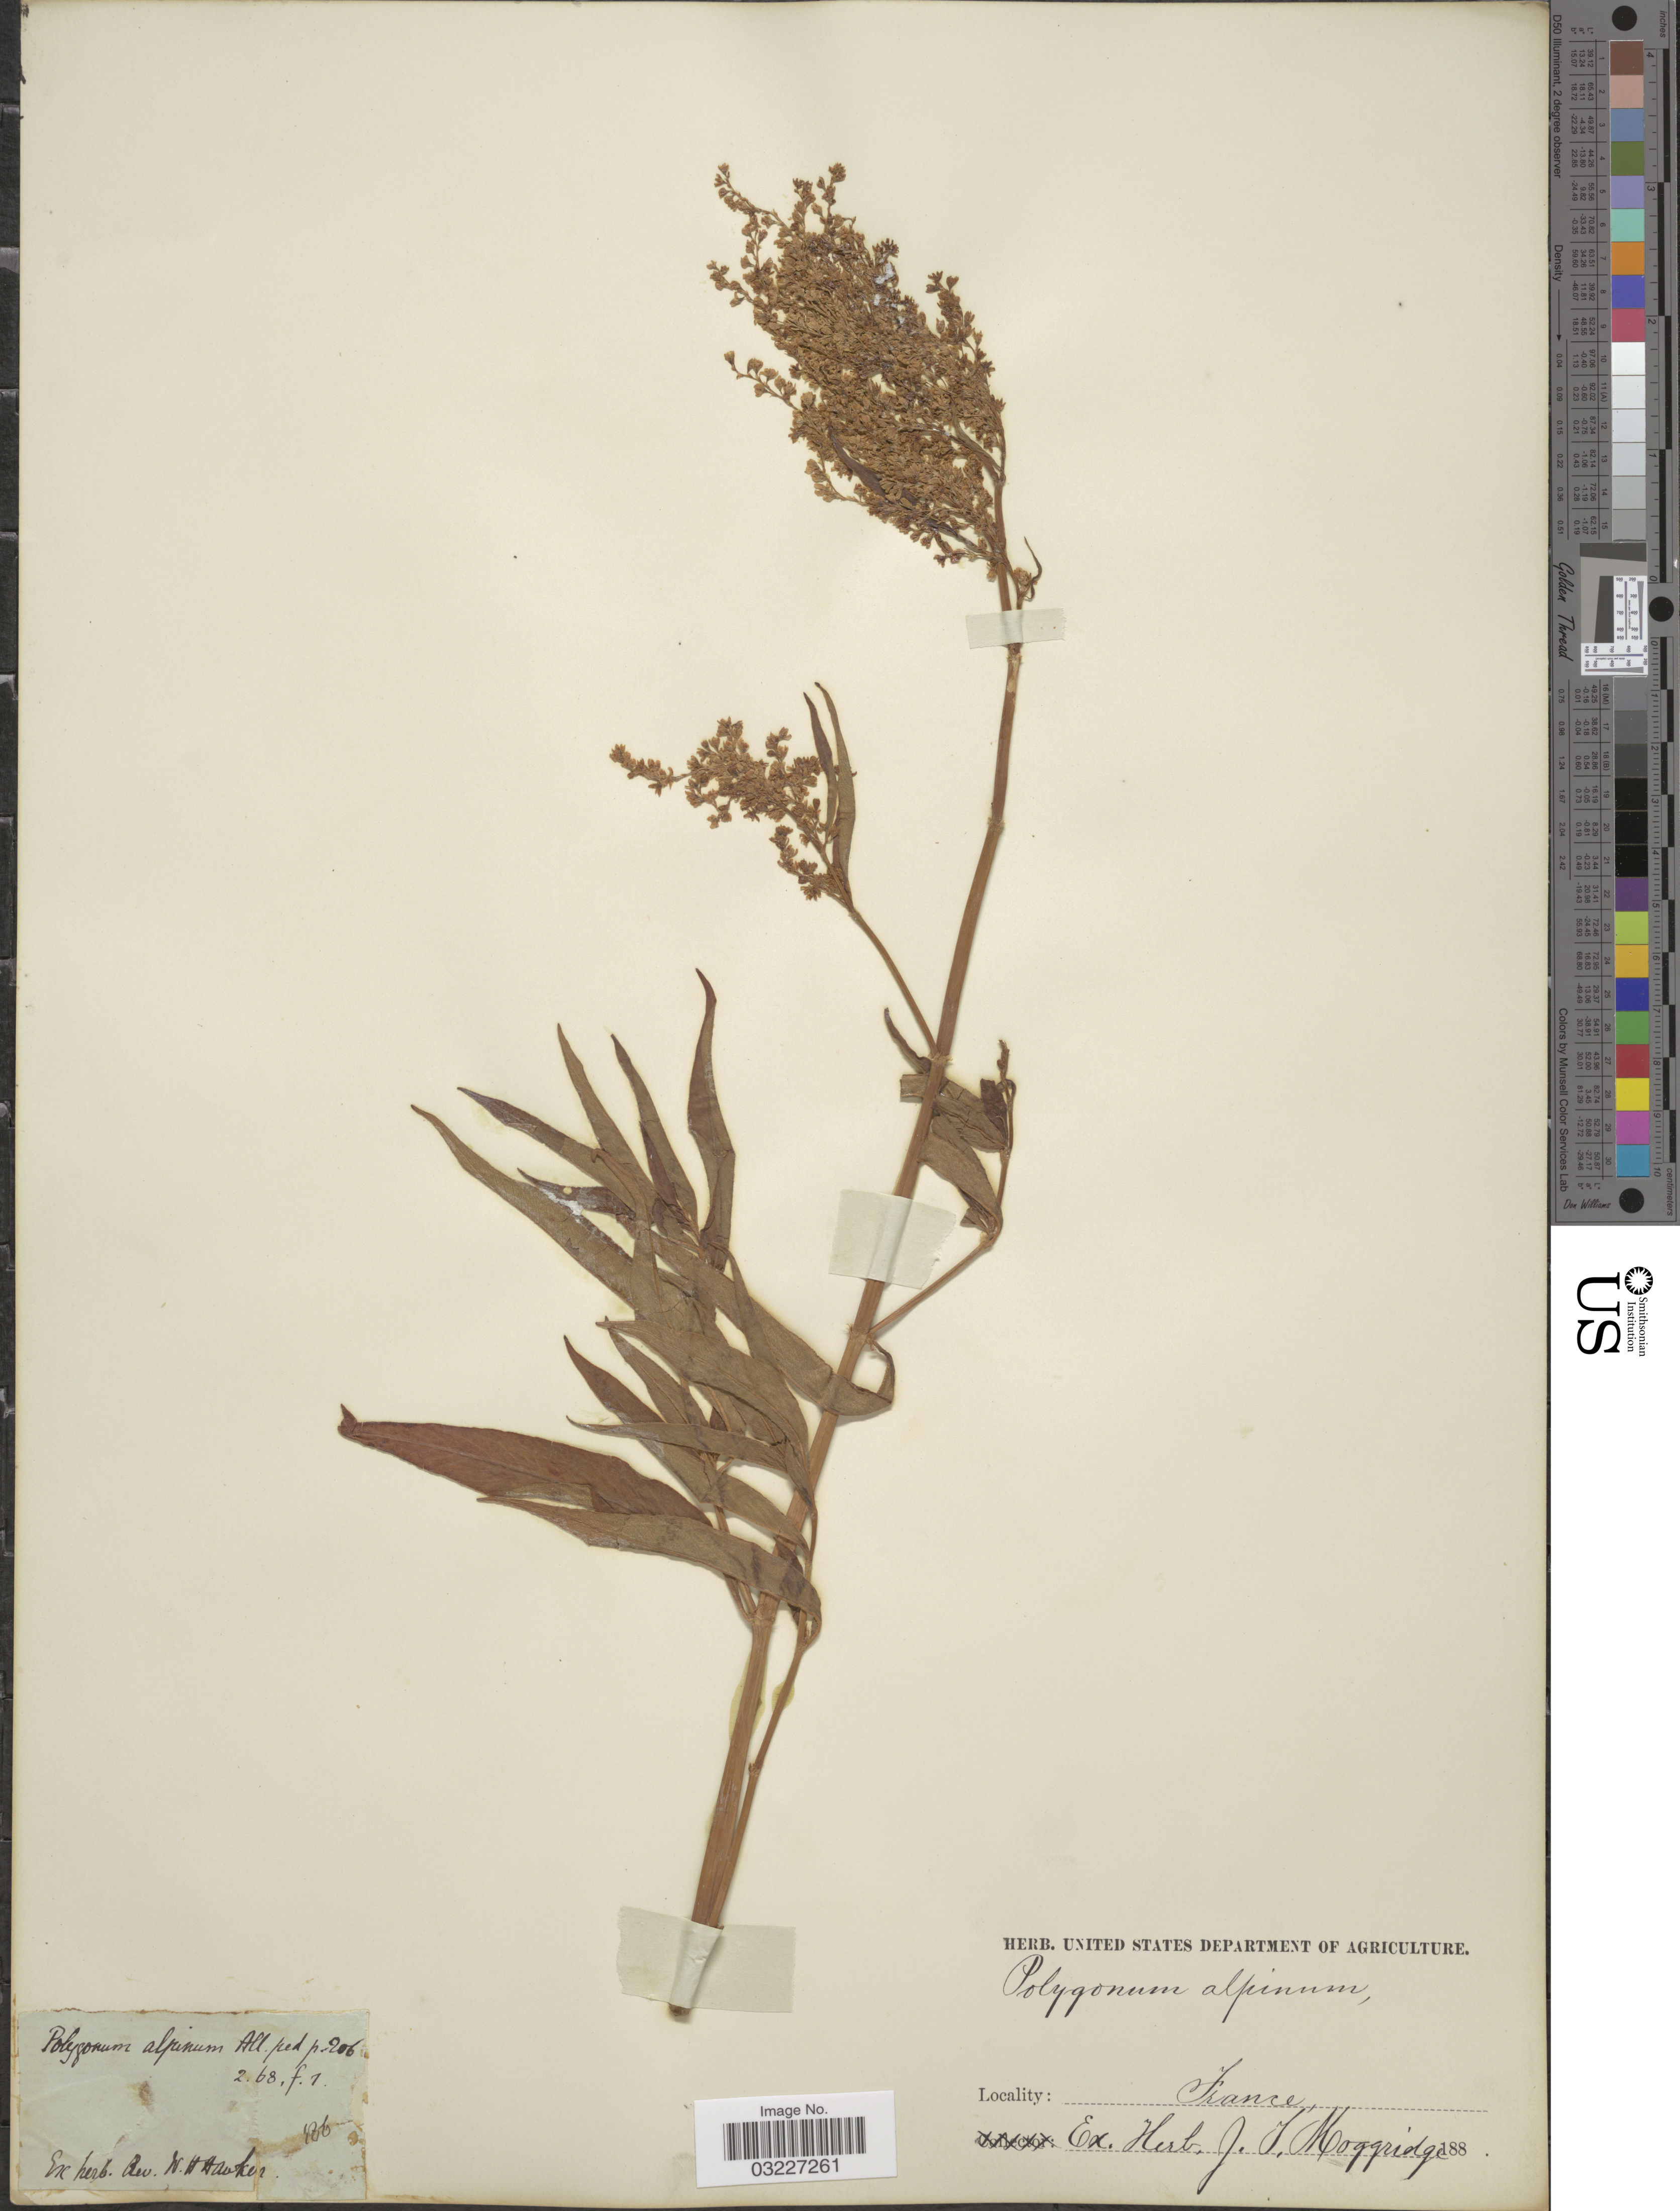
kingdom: Plantae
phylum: Tracheophyta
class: Magnoliopsida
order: Caryophyllales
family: Polygonaceae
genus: Koenigia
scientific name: Koenigia alpina var. alpina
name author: (All.) T.M. Schust. & Reveal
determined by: Strong, Mark T., (BOT), Smithsonian Institution - National Museum of Natural History (UNITED STATES)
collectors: ex herb. J.T. Moggridge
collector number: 186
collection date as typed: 188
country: France